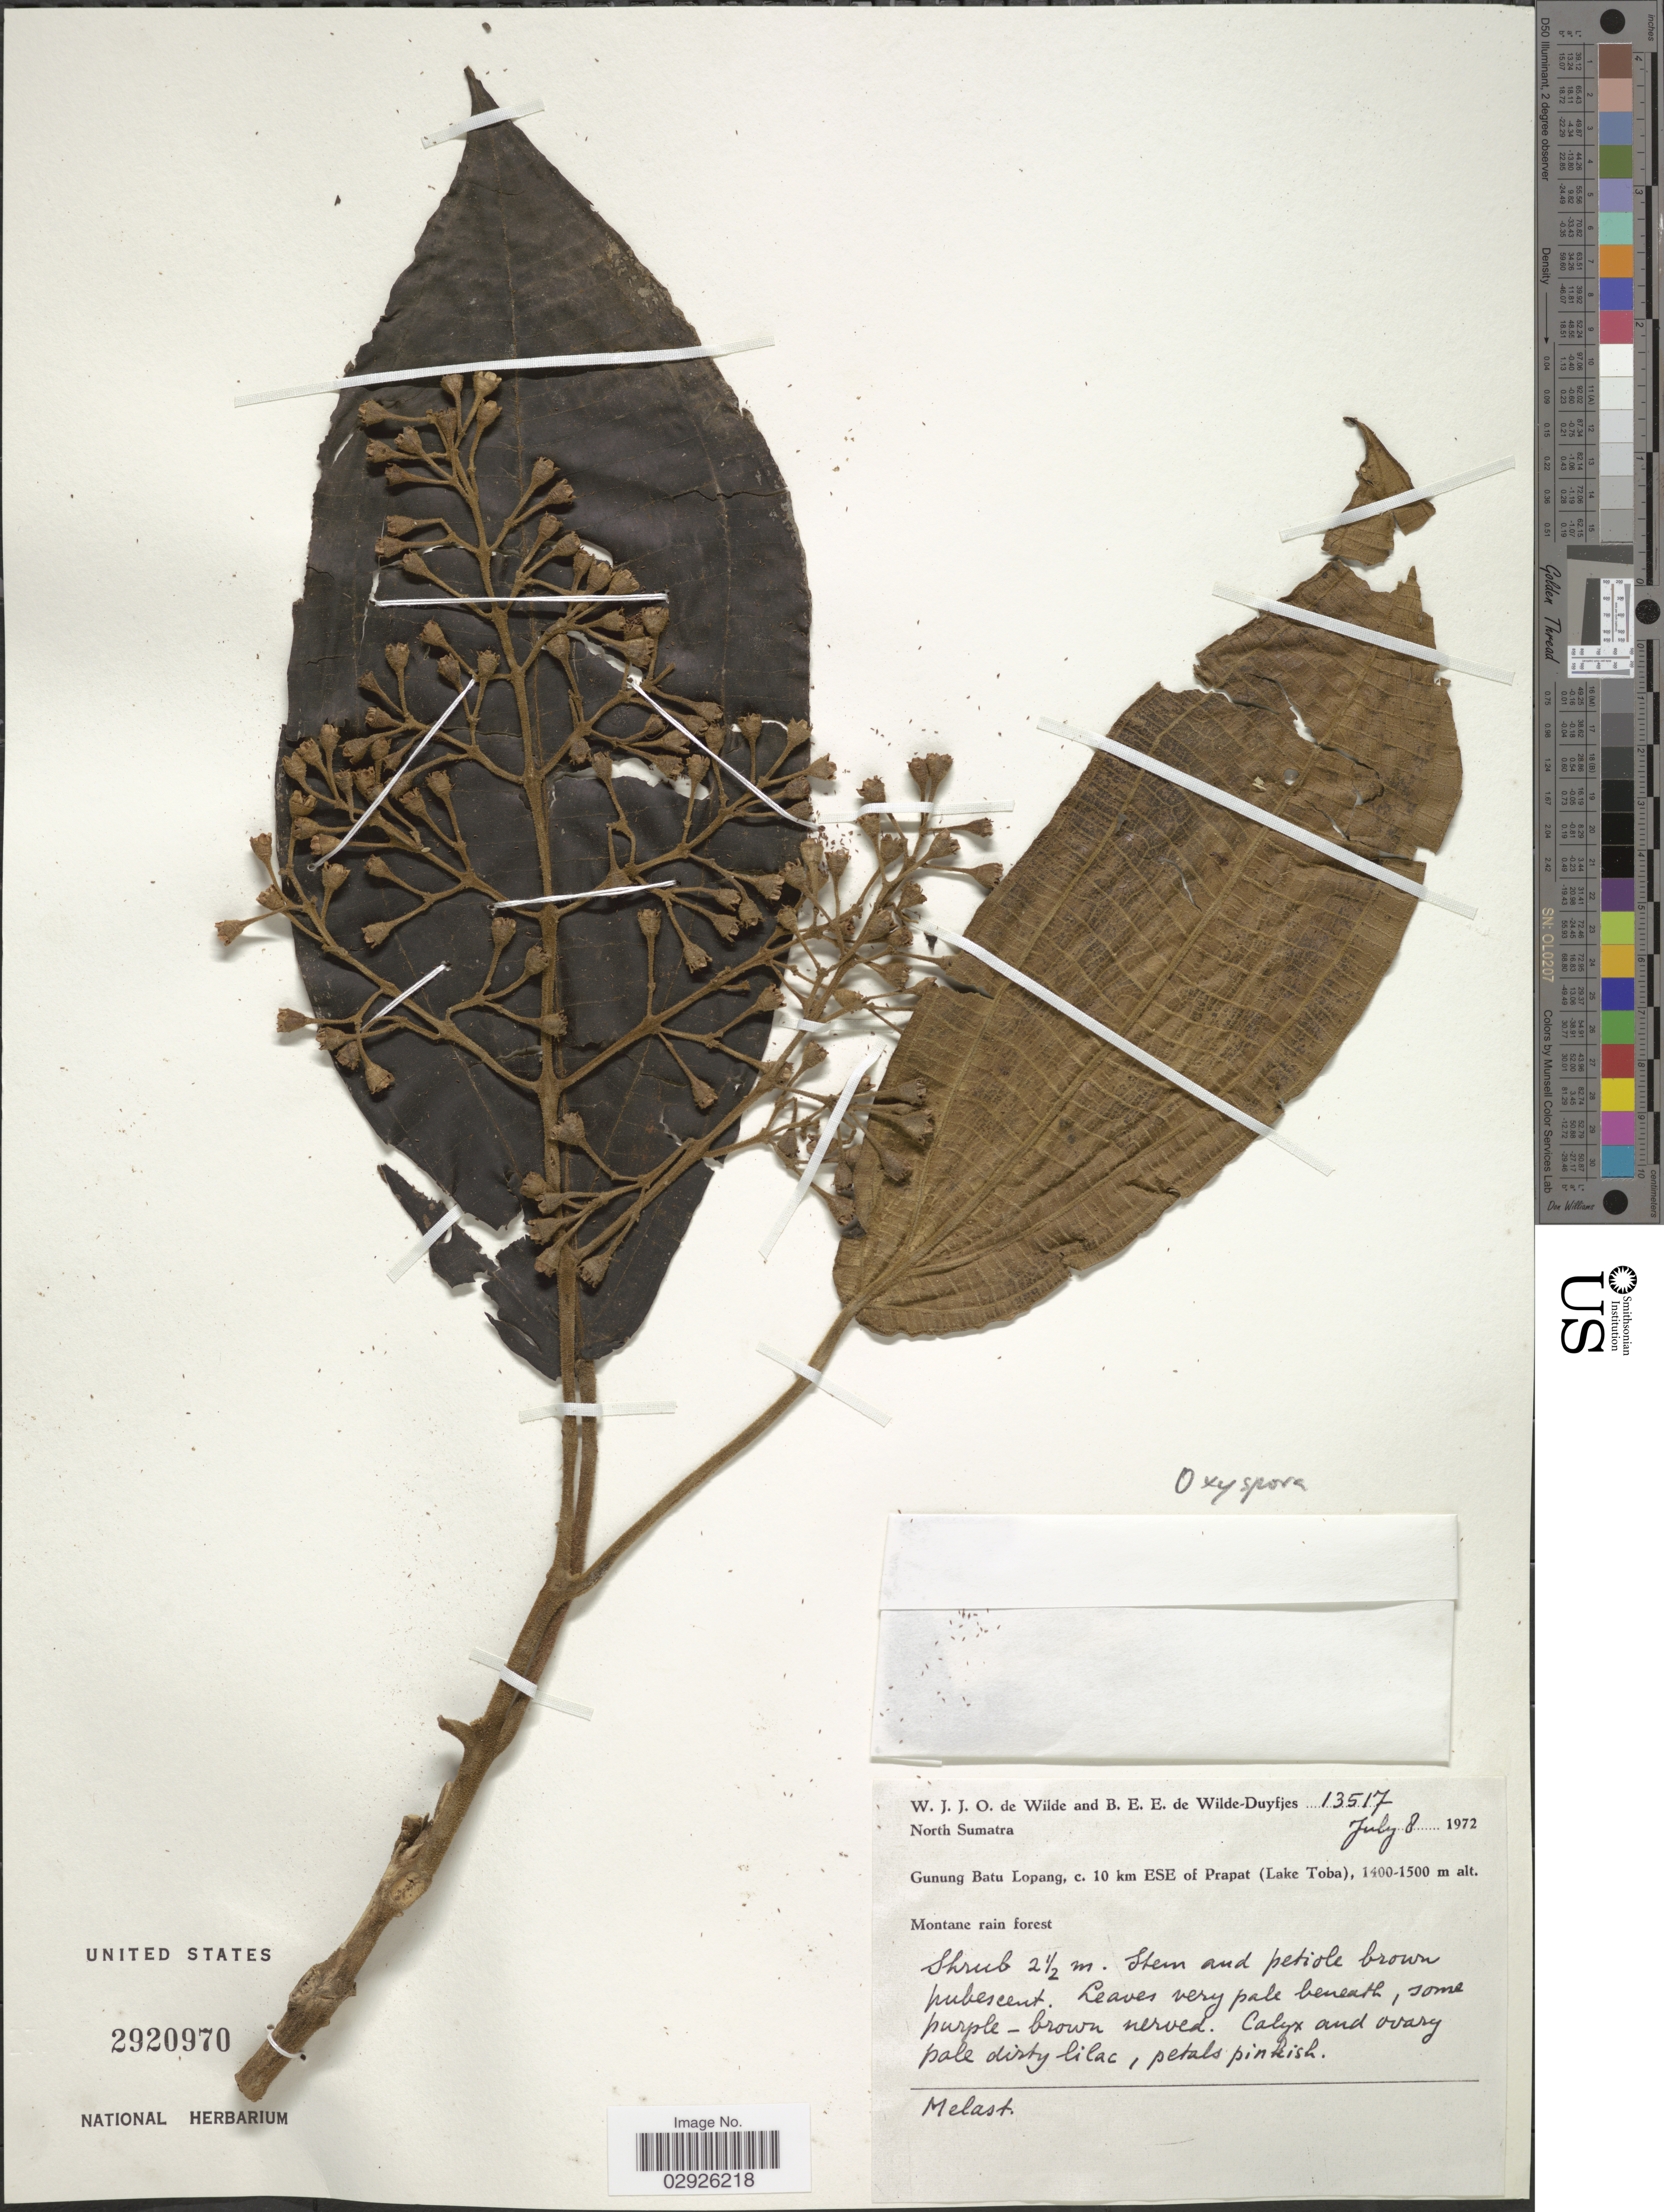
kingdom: Plantae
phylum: Tracheophyta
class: Magnoliopsida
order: Myrtales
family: Melastomataceae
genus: Oxyspora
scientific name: Oxyspora macrophylla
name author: Triana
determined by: Maxwell, J. F.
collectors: W. J. de Wilde & B. E. de Wilde-Duyfjes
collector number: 13517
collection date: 1972-07-08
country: Indonesia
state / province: Sumatra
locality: North Sumatra. Gunung Batu Lopang, c. 10 km ESE of Prapat (Lake Toba).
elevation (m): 1400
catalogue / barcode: US 2920970